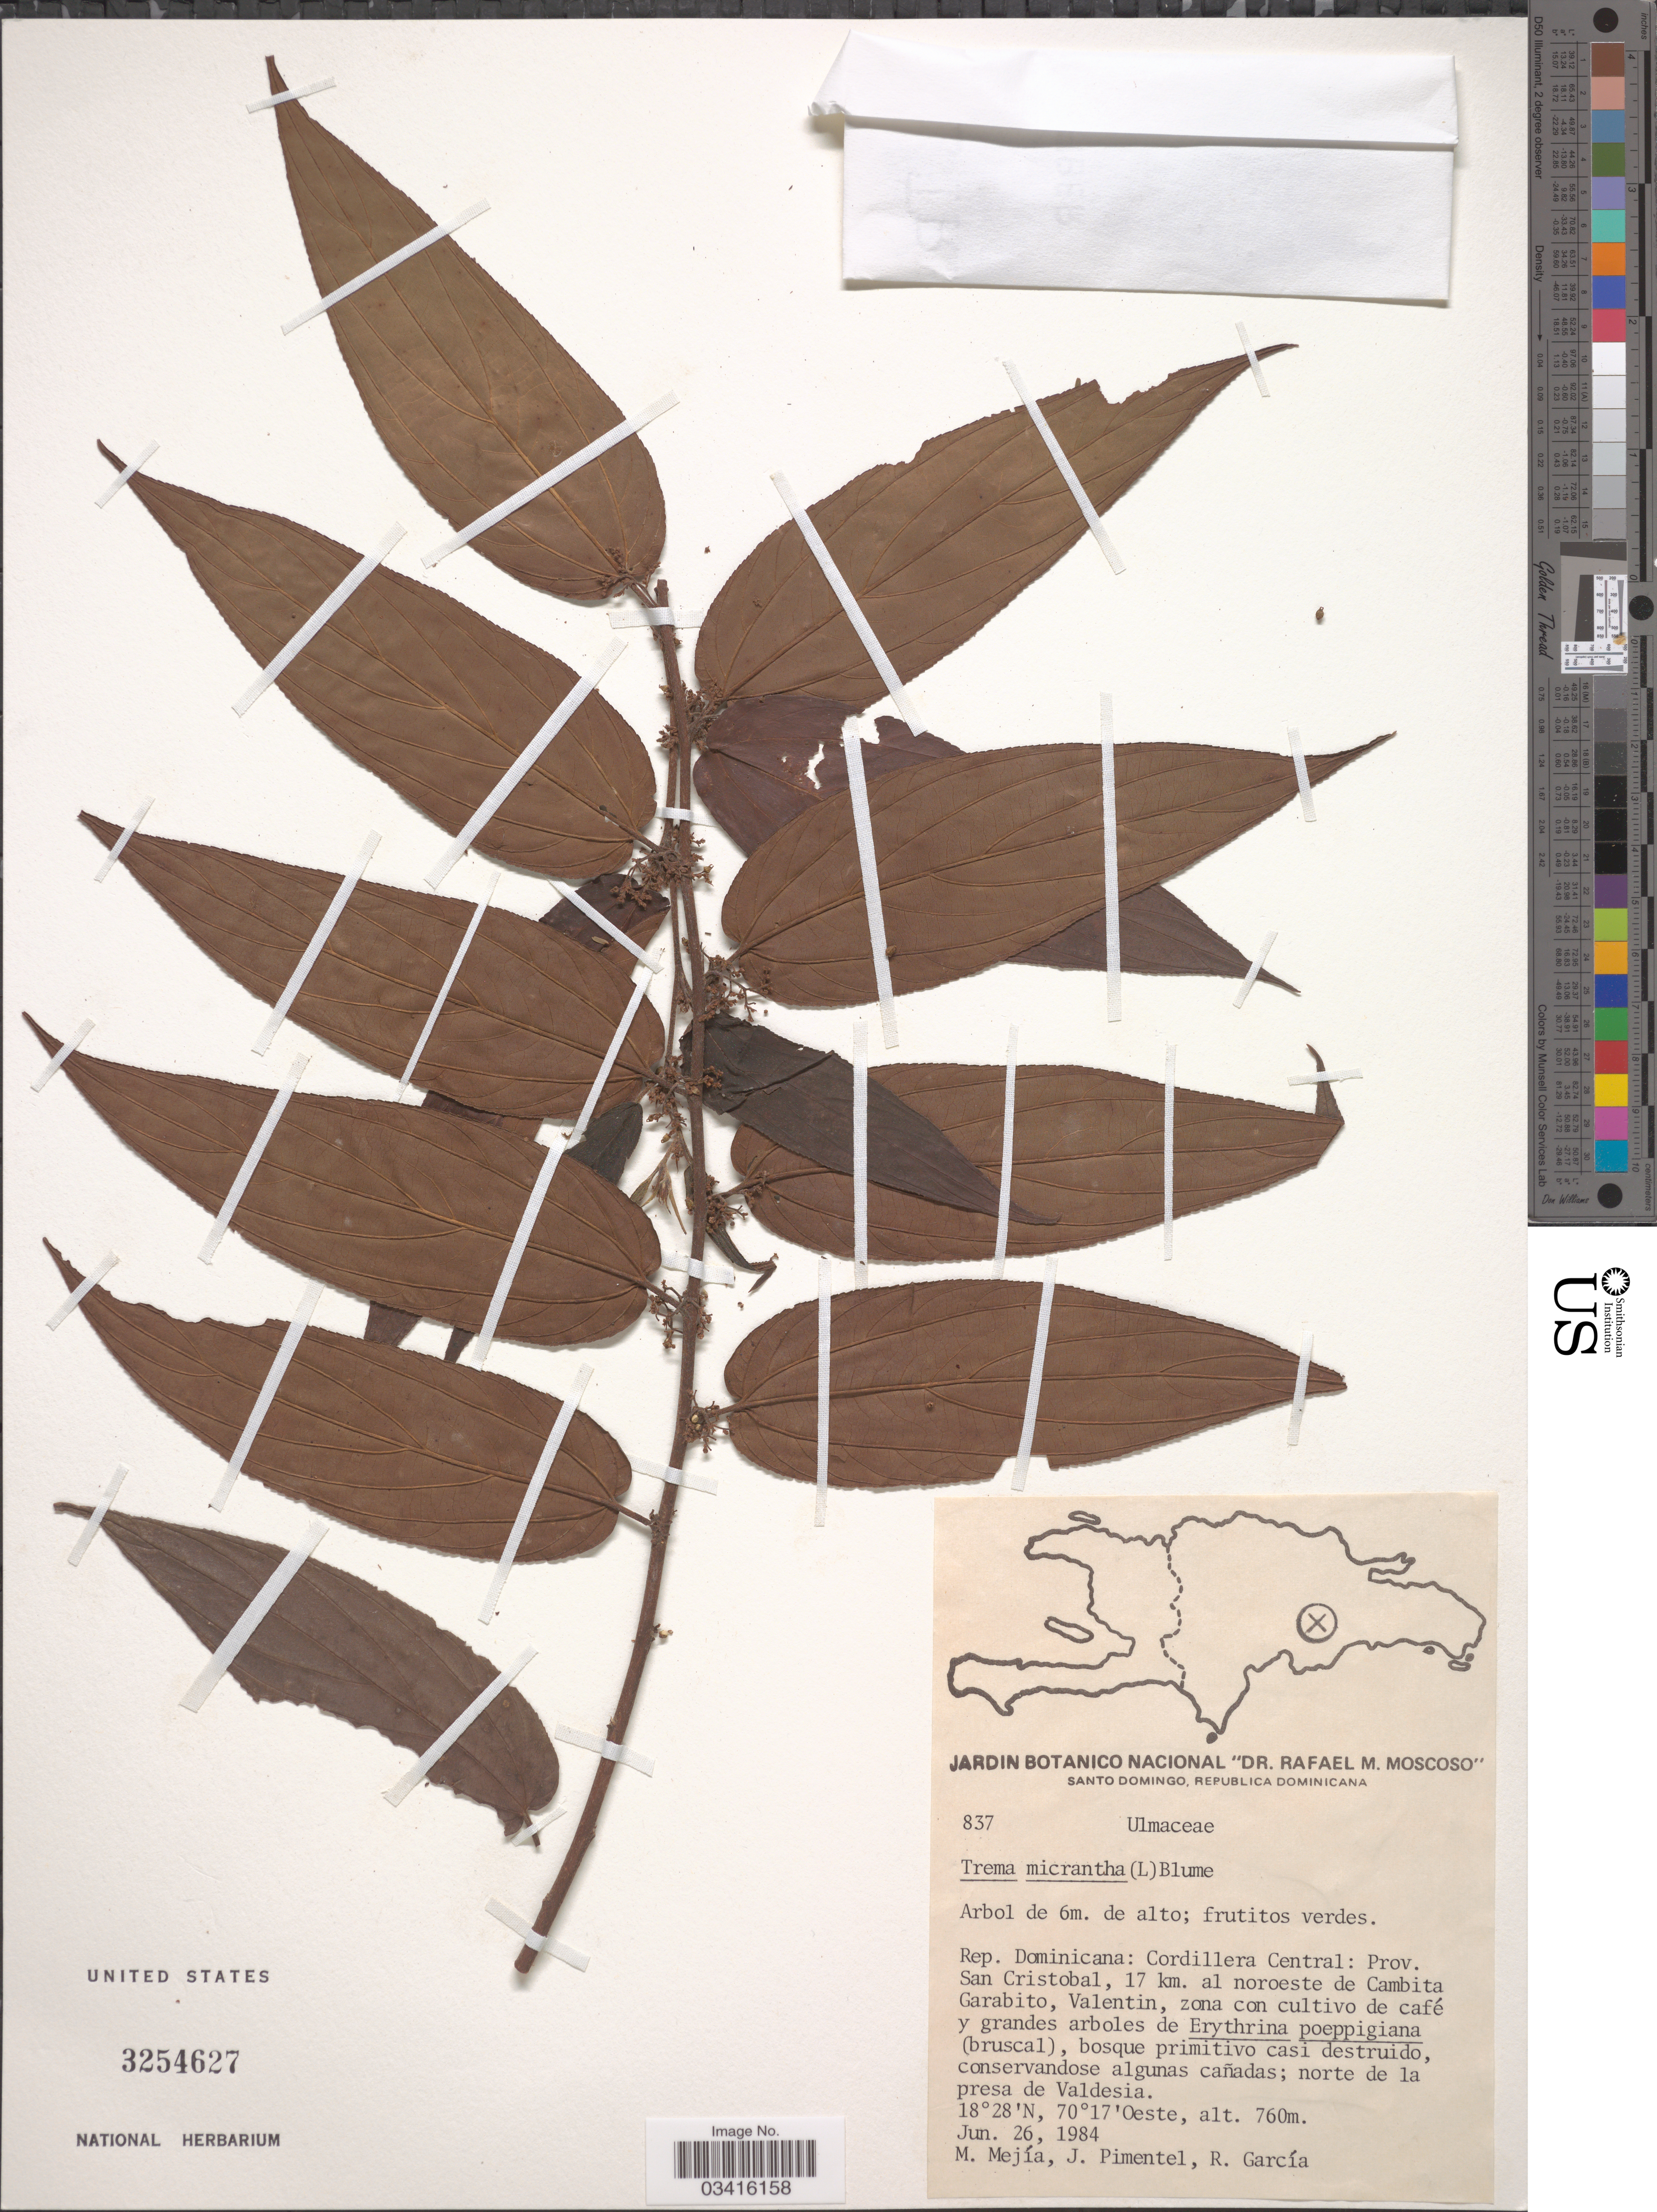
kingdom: Plantae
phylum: Tracheophyta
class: Magnoliopsida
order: Rosales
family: Cannabaceae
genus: Trema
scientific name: Trema micranthum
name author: (L.) Blume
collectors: M. Mejia, J. Pimentel & R. Garcia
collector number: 837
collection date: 1984-06-26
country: Dominican Republic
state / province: San Cristóbal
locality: Cordillera Central: Prov. San Cristobal, 17 km. al noroeste de Cambita Garabito, Valentin.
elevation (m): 760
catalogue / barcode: US 3254627